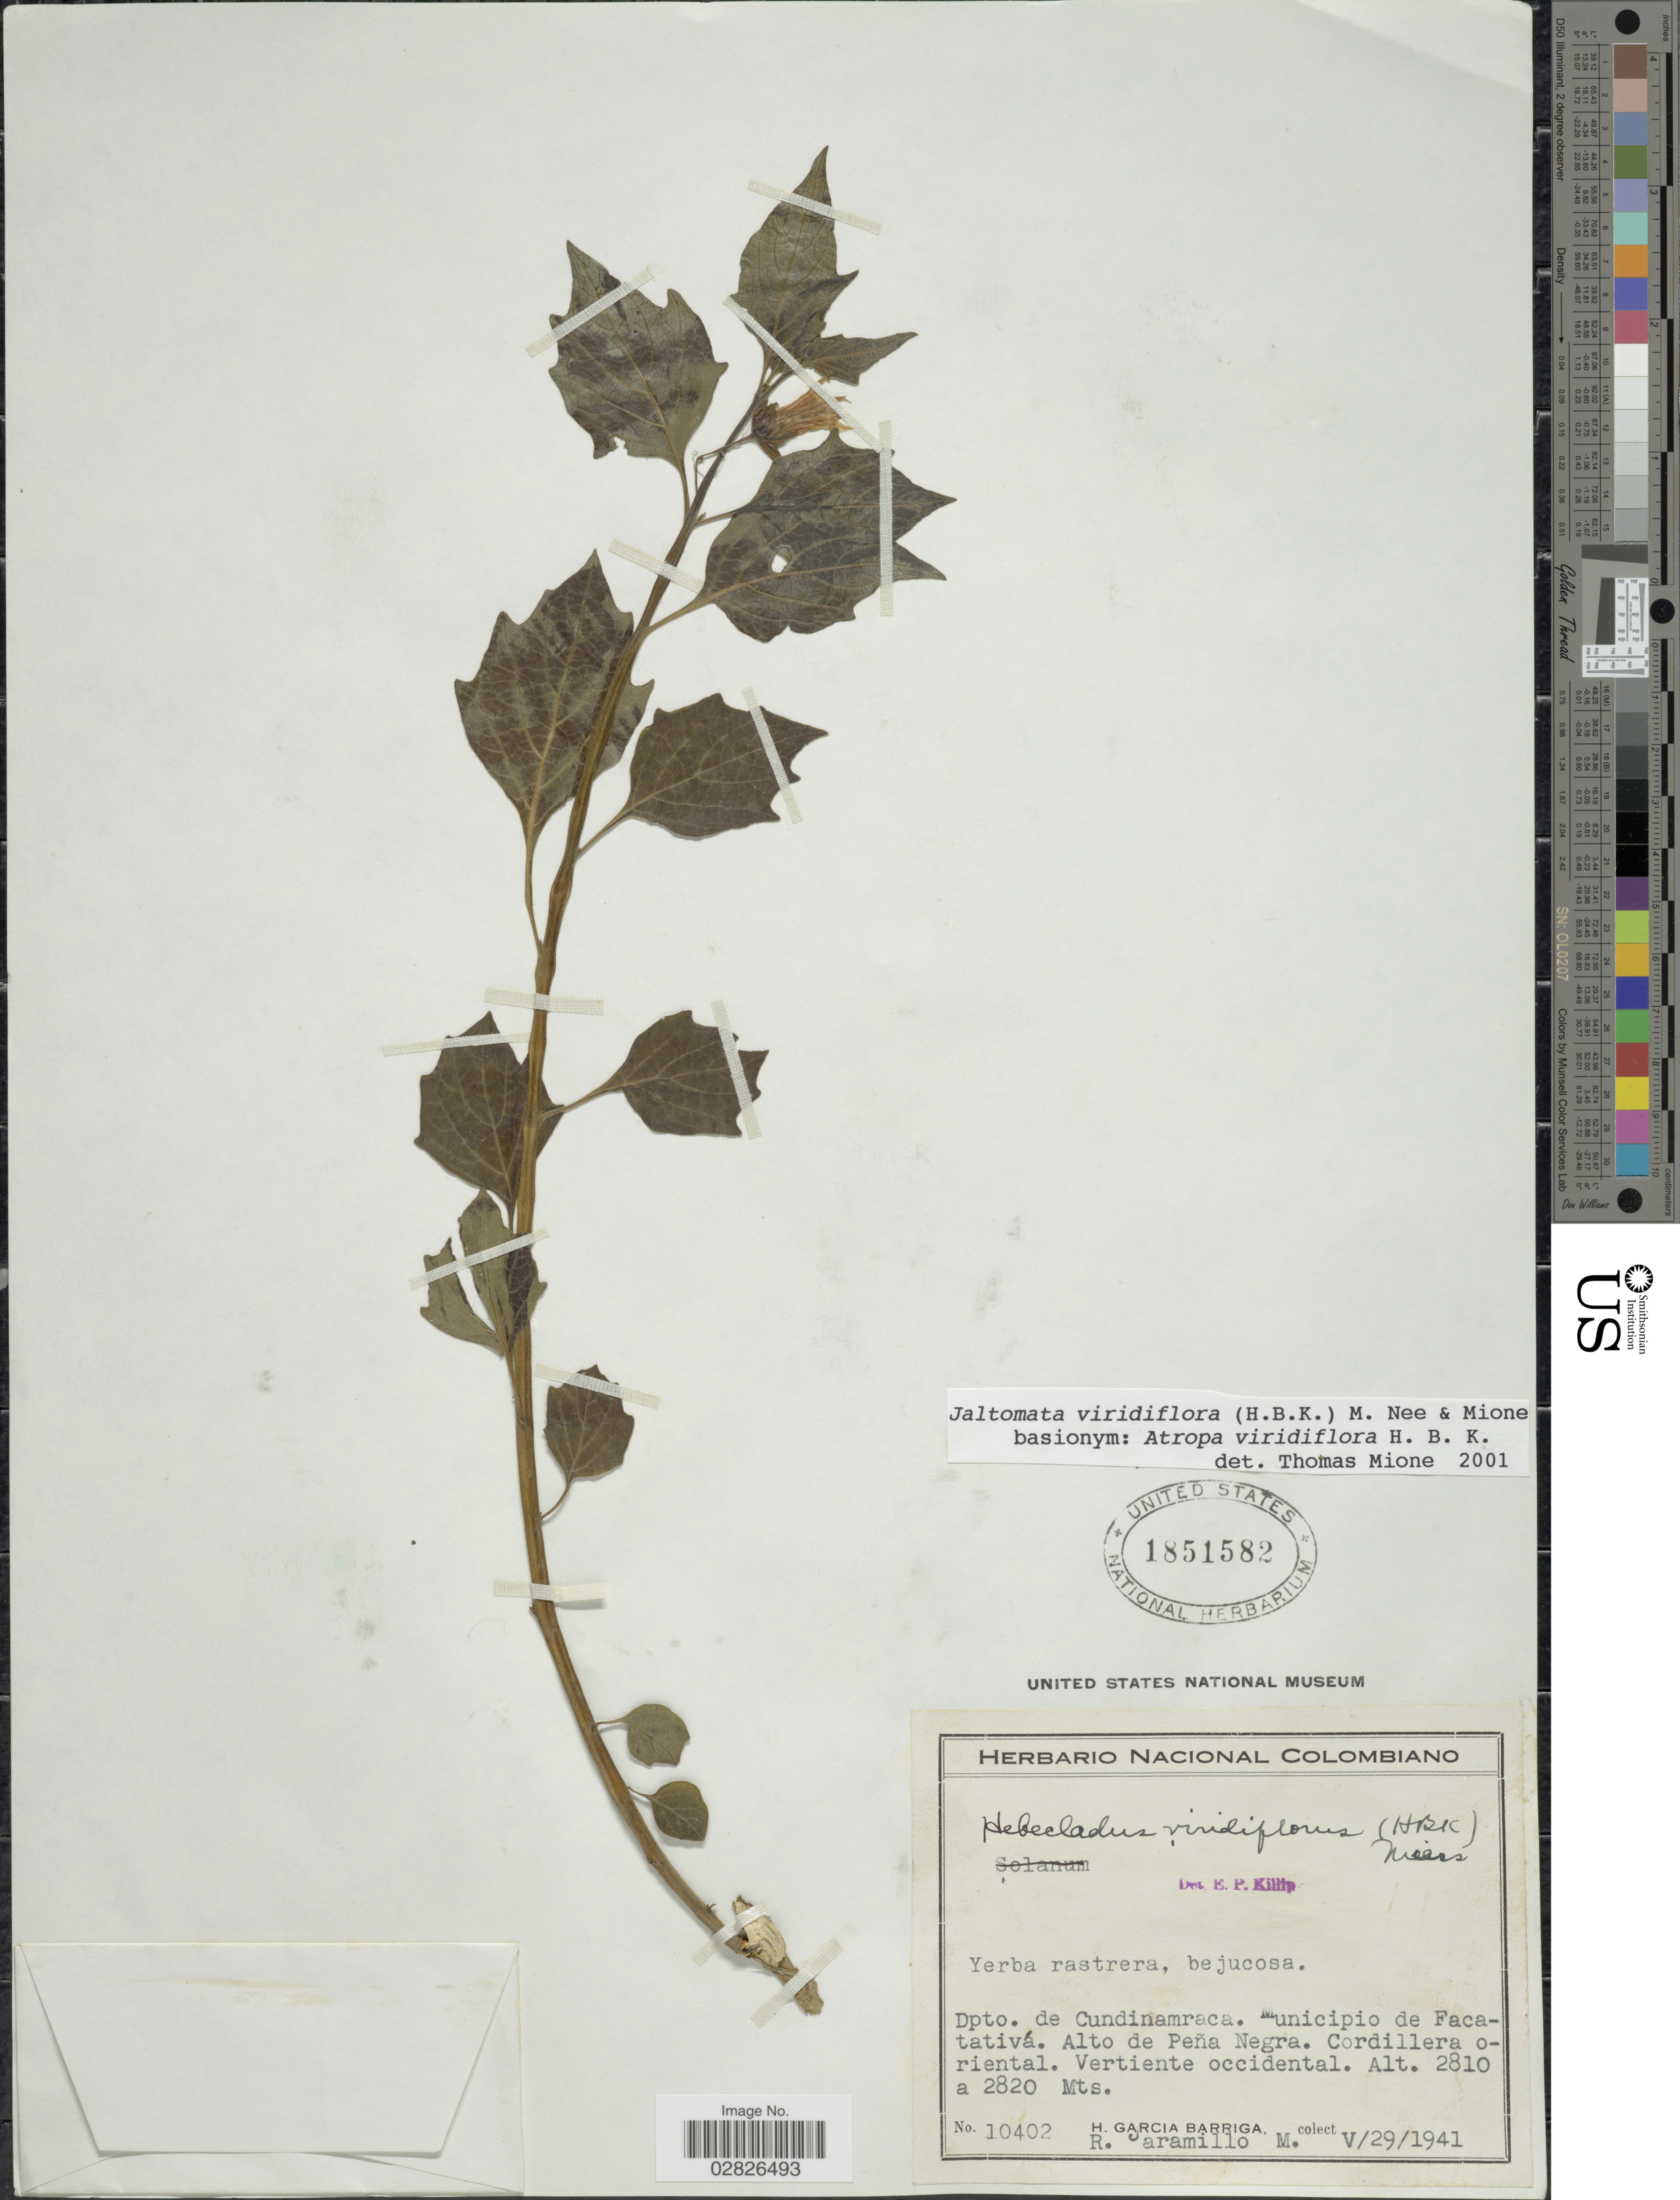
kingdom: Plantae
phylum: Tracheophyta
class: Magnoliopsida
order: Solanales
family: Solanaceae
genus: Jaltomata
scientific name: Jaltomata virdiflora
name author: (Kunth) M. Nee & Mione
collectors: H. García Barriga & R. Jaramillo M.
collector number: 10402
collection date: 1941-05-29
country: Colombia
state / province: Cundinamarca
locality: Dpto. de Cundinamarca, Municipio de Facatativá, Alto de Peña Negra, Cordillera oriental, Vertiente occidental.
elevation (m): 2810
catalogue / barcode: US 1851582